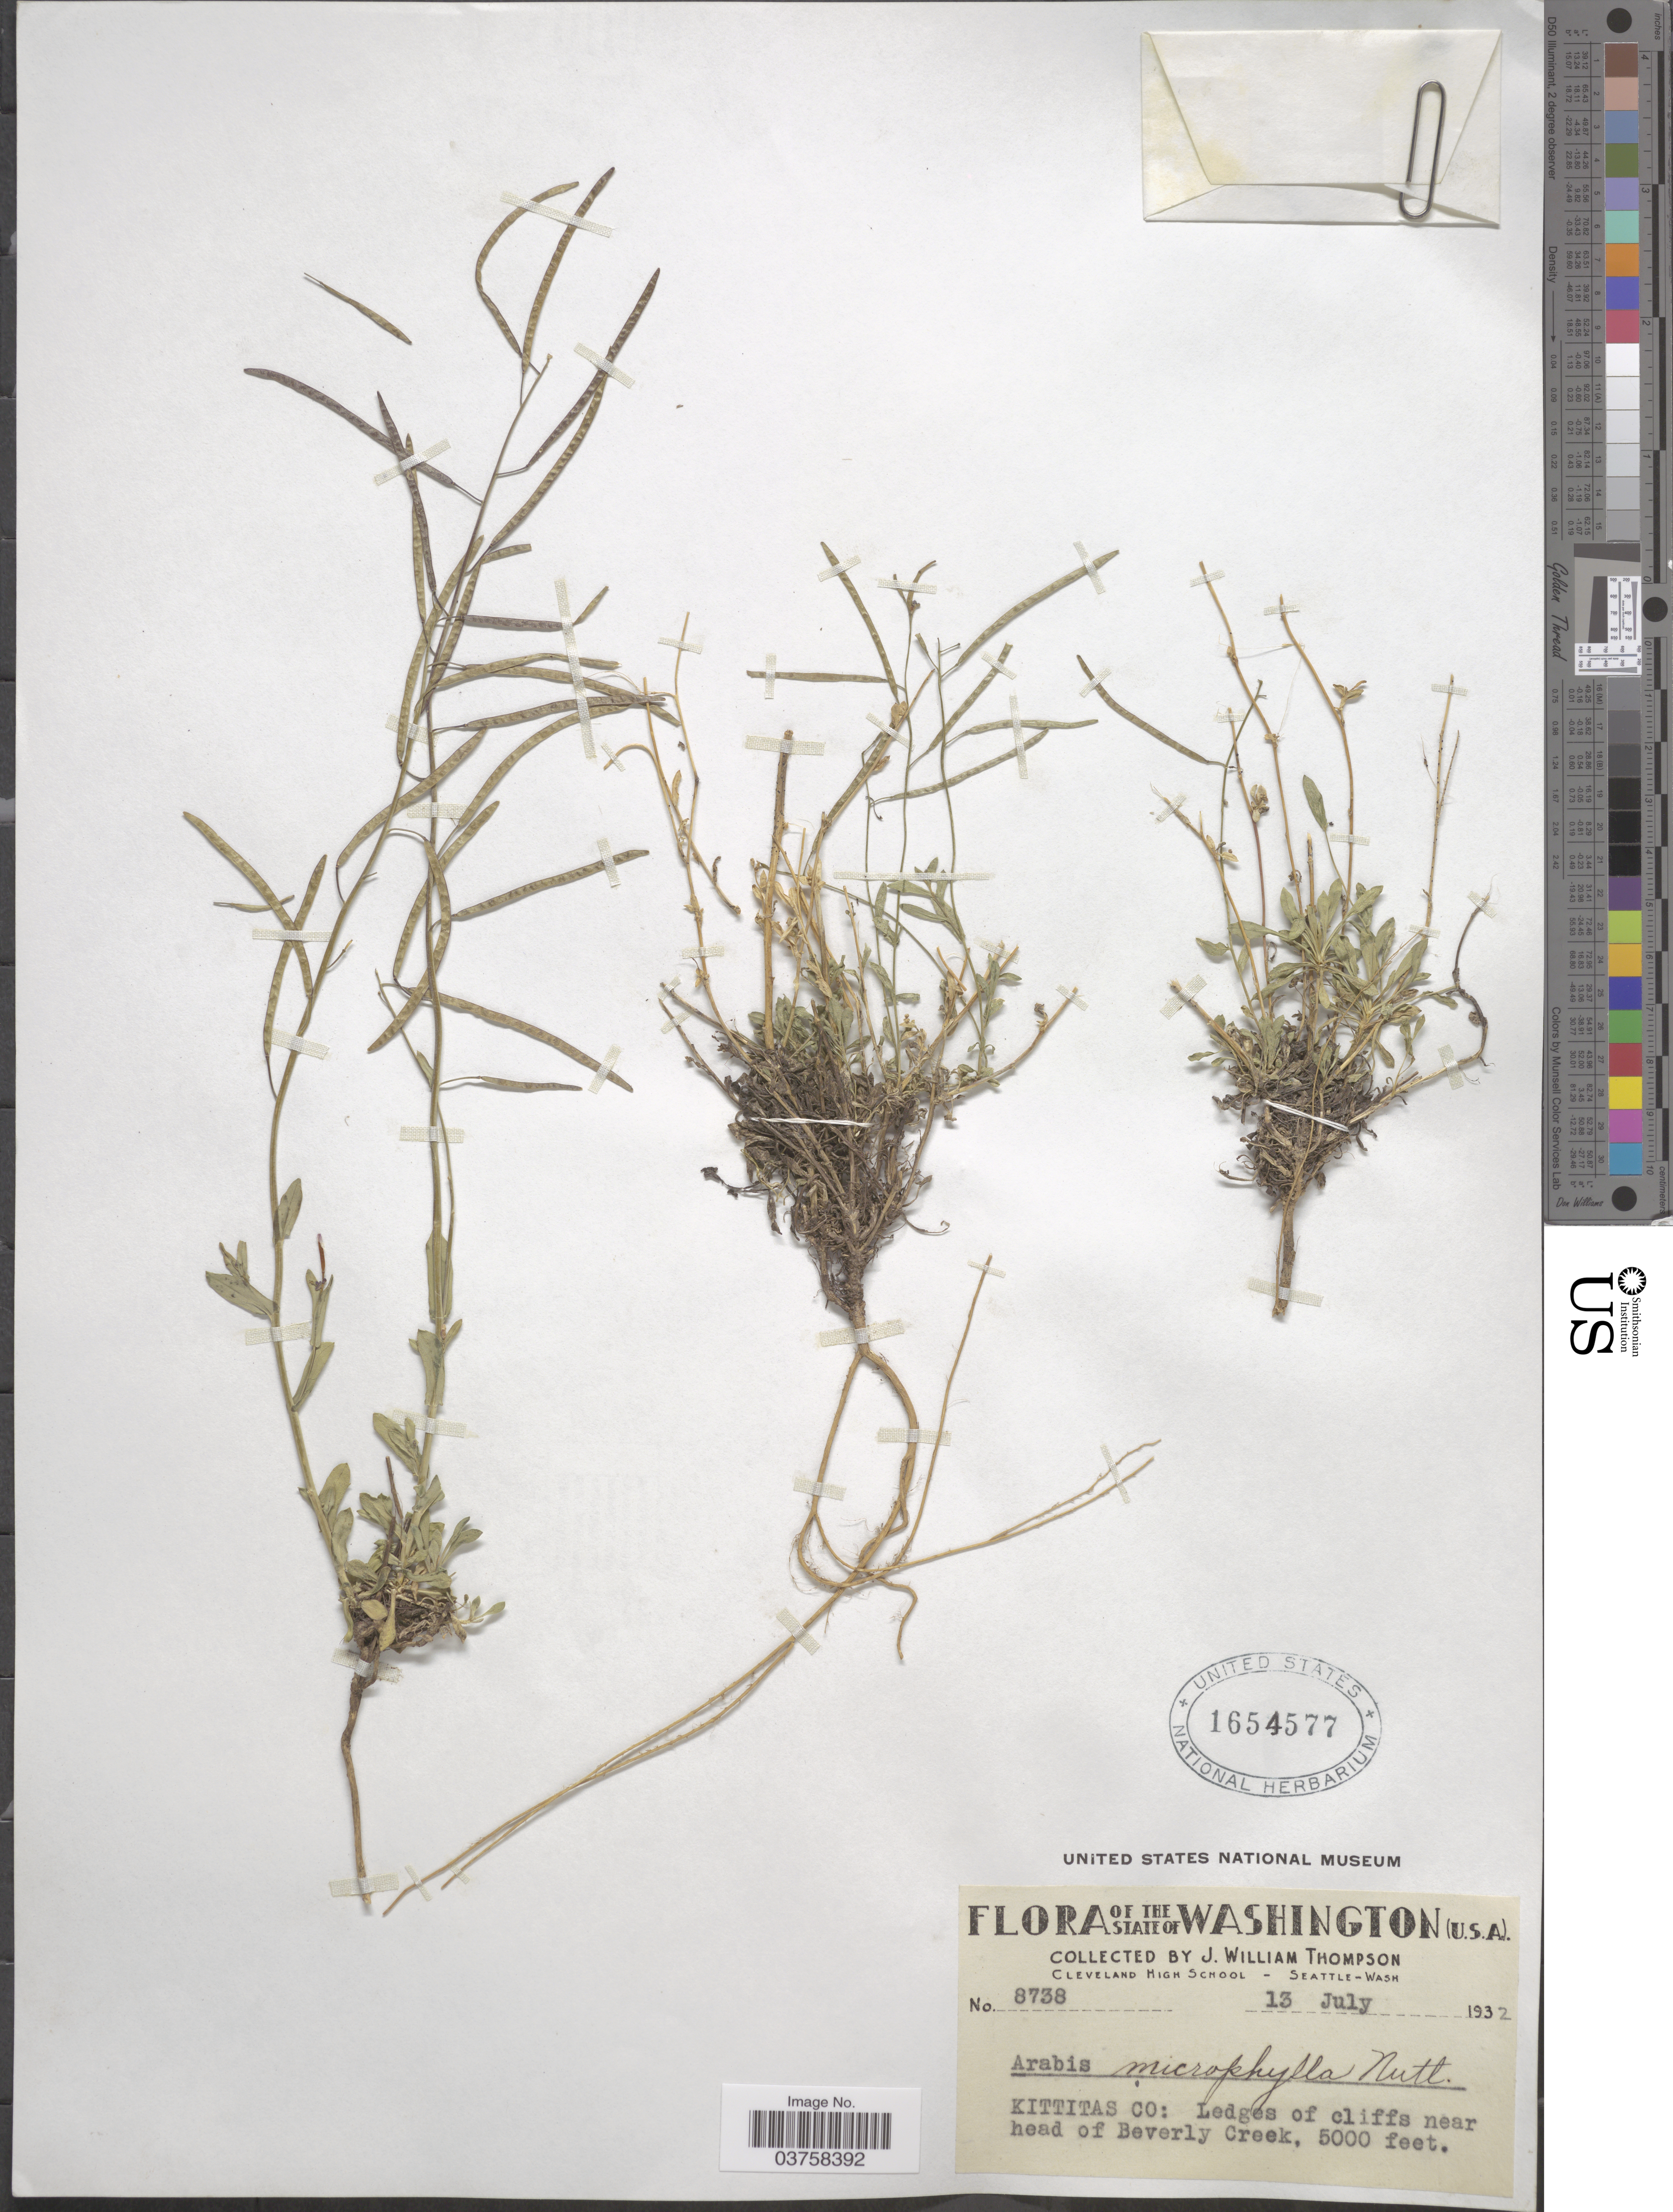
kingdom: Plantae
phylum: Tracheophyta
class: Magnoliopsida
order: Brassicales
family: Brassicaceae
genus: Arabis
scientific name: Arabis microphylla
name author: Nutt.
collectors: J. W. Thompson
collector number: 8738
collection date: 1932-07-13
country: United States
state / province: Washington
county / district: Kittitas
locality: Kittitas Co: Ledges of cliffs near head of Beverly Creek.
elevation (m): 1524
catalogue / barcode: US 1654577